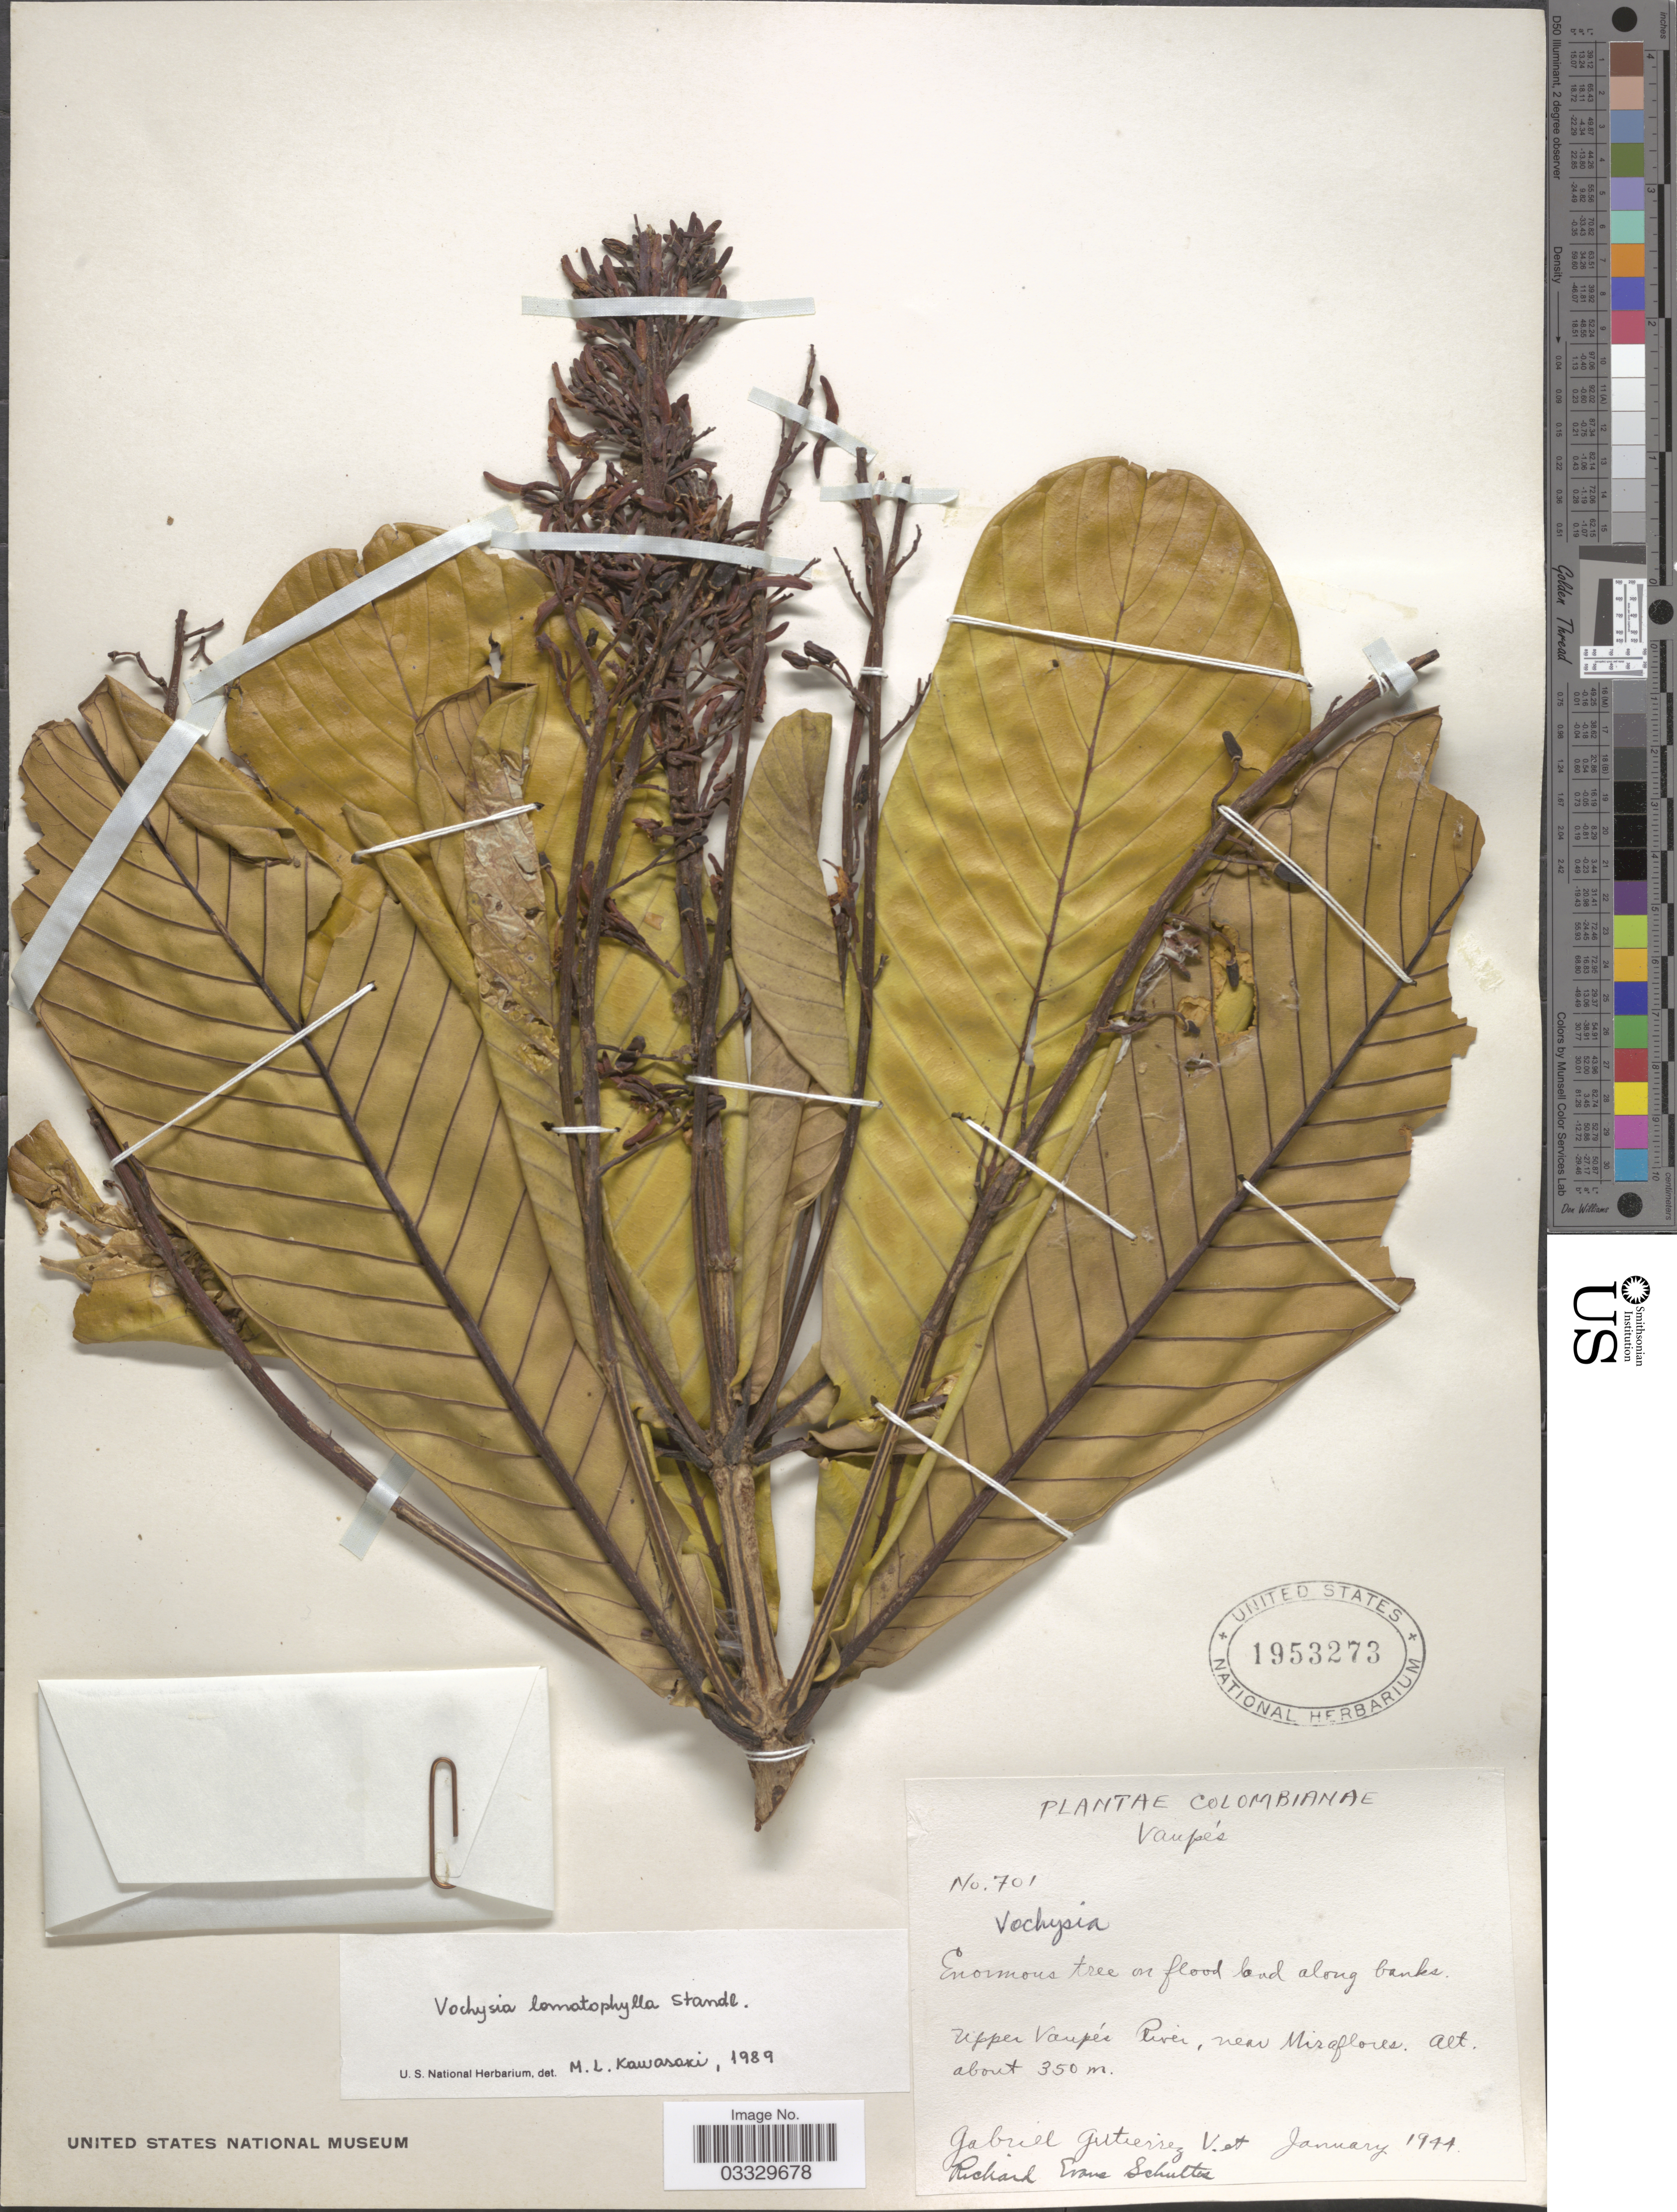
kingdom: Plantae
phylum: Tracheophyta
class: Magnoliopsida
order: Myrtales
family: Vochysiaceae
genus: Vochysia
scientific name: Vochysia lomatophylla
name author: Standl.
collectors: G. Gutiérrez V. & R. E. Schultes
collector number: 701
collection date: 1944-01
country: Colombia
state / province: Vaupés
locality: Upper Vaupés River, near Miraflores.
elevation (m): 350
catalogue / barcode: US 1953273